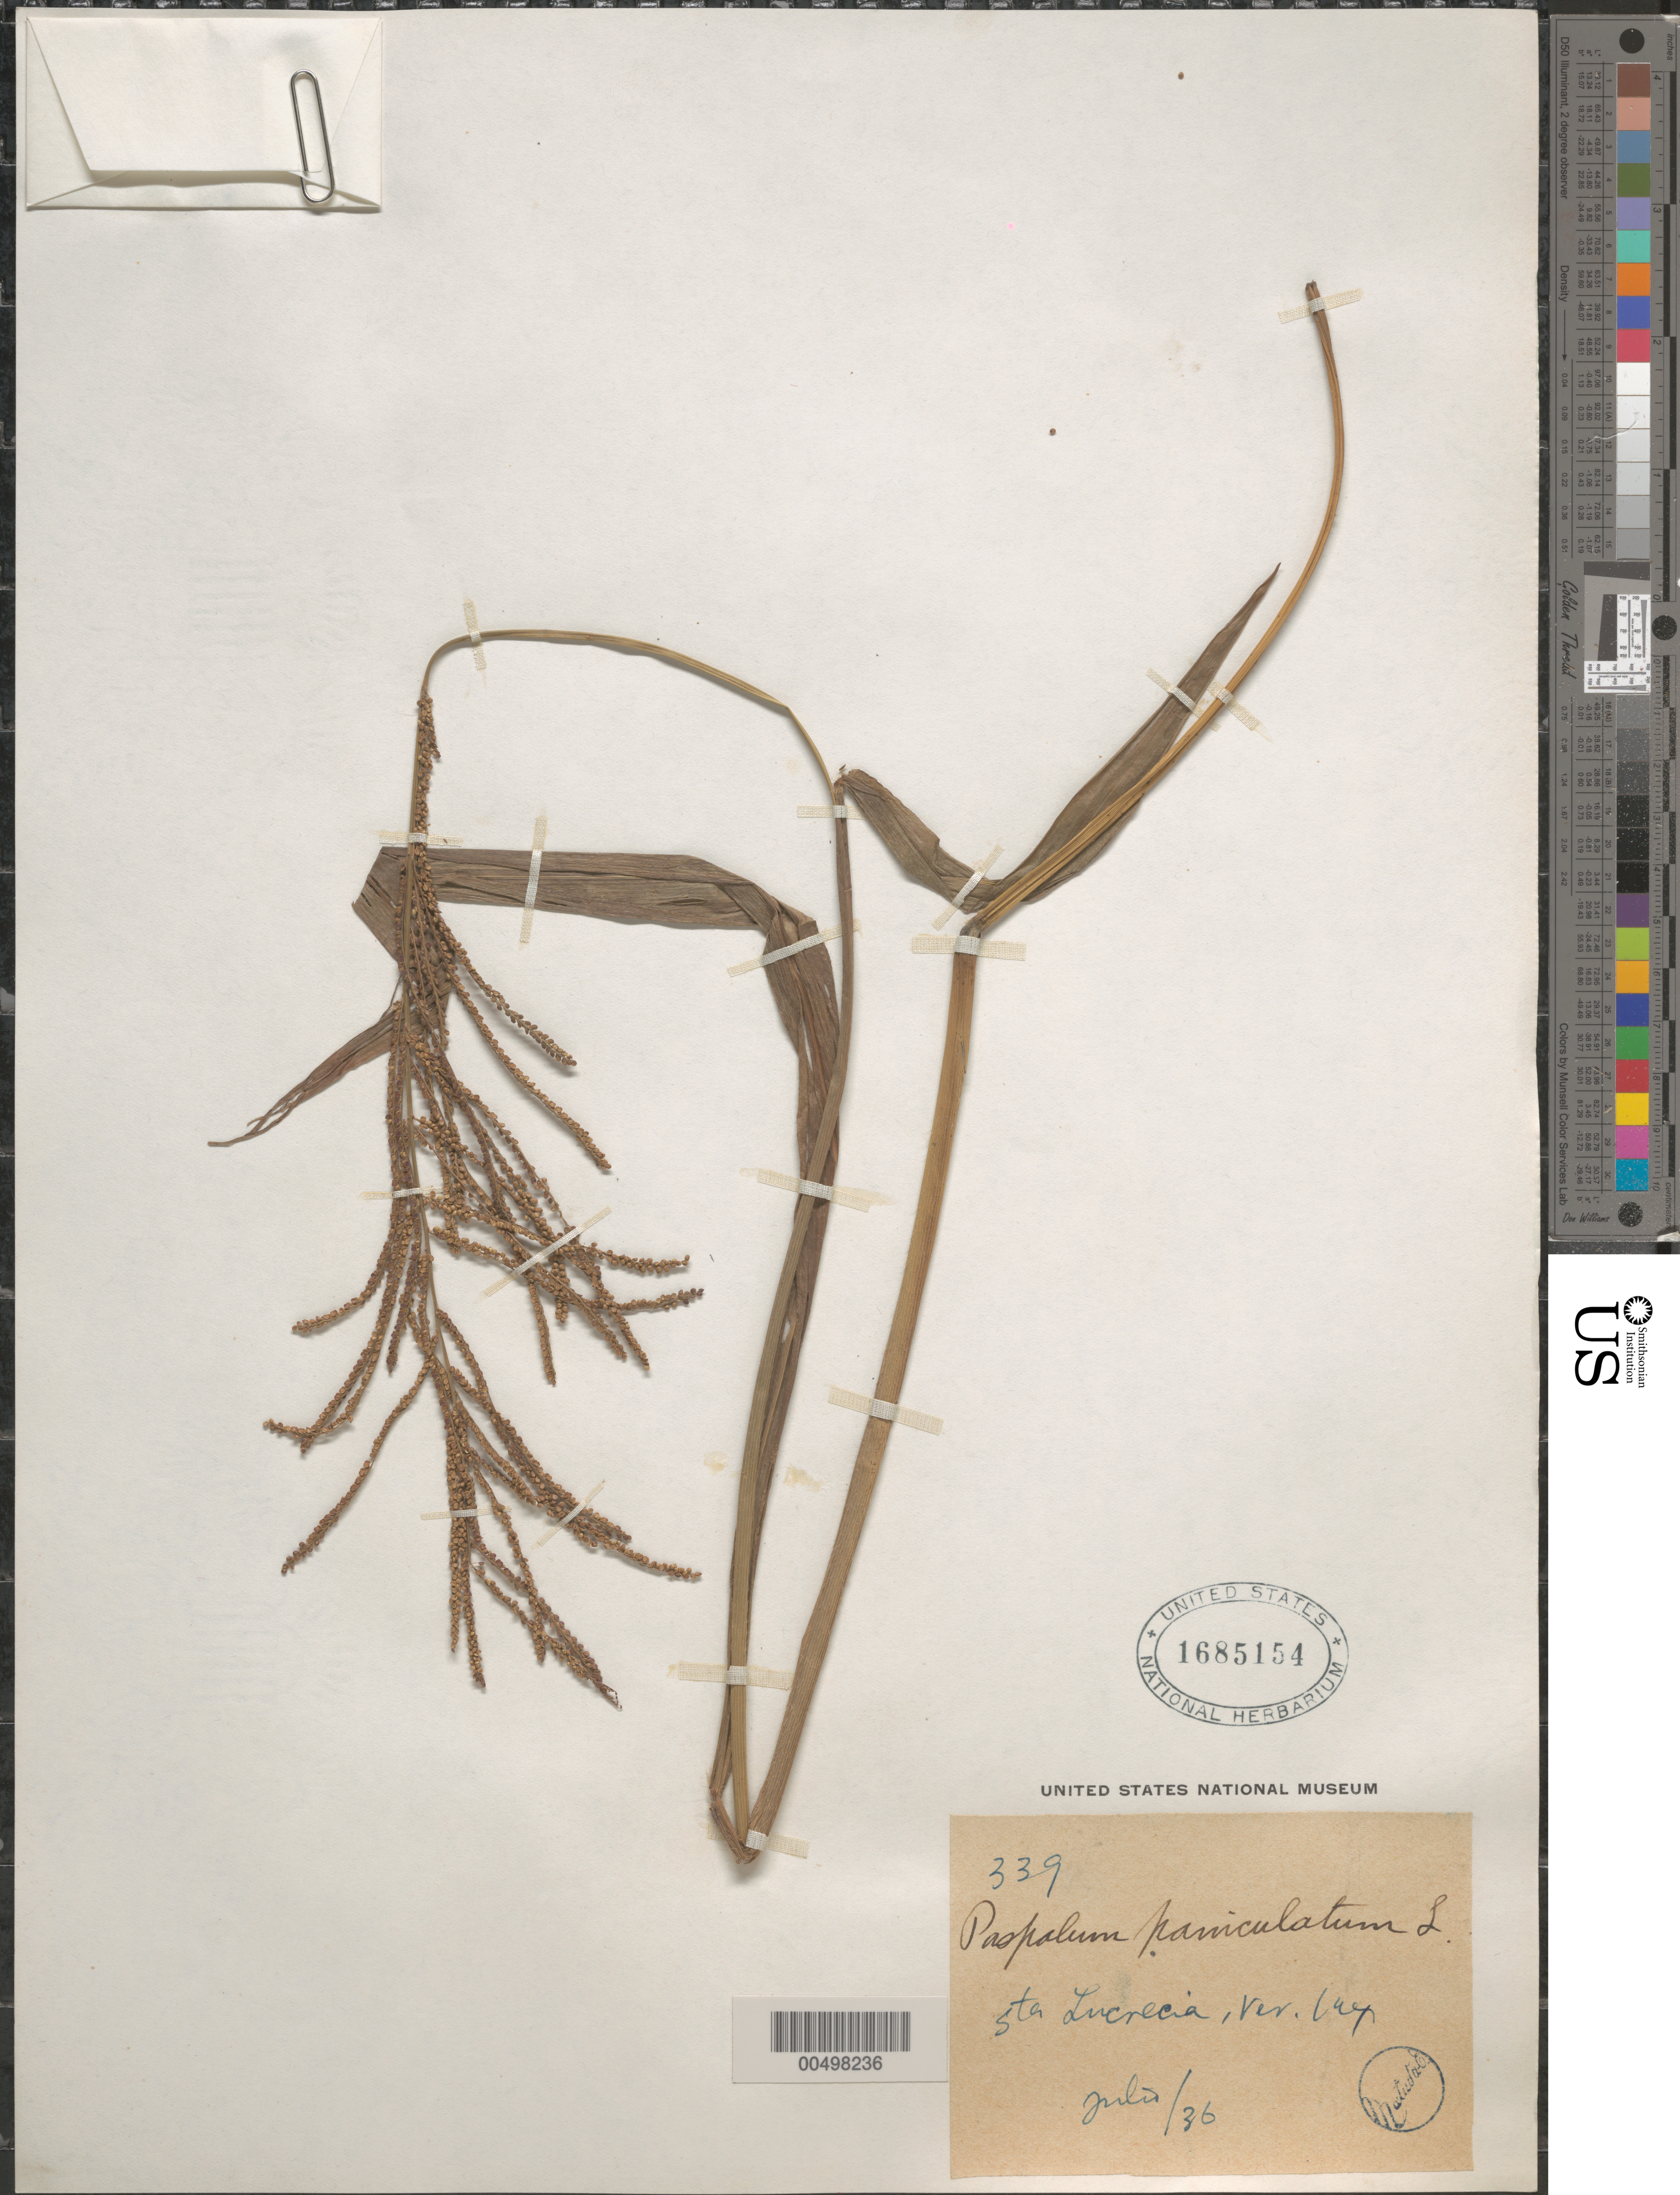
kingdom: Plantae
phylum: Tracheophyta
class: Liliopsida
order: Poales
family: Poaceae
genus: Paspalum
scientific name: Paspalum paniculatum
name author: L.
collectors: E. Matuda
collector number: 339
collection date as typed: Jul 1936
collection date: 1936-07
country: Mexico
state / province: Veracruz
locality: Sta. Lucrecia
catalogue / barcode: US 1685154